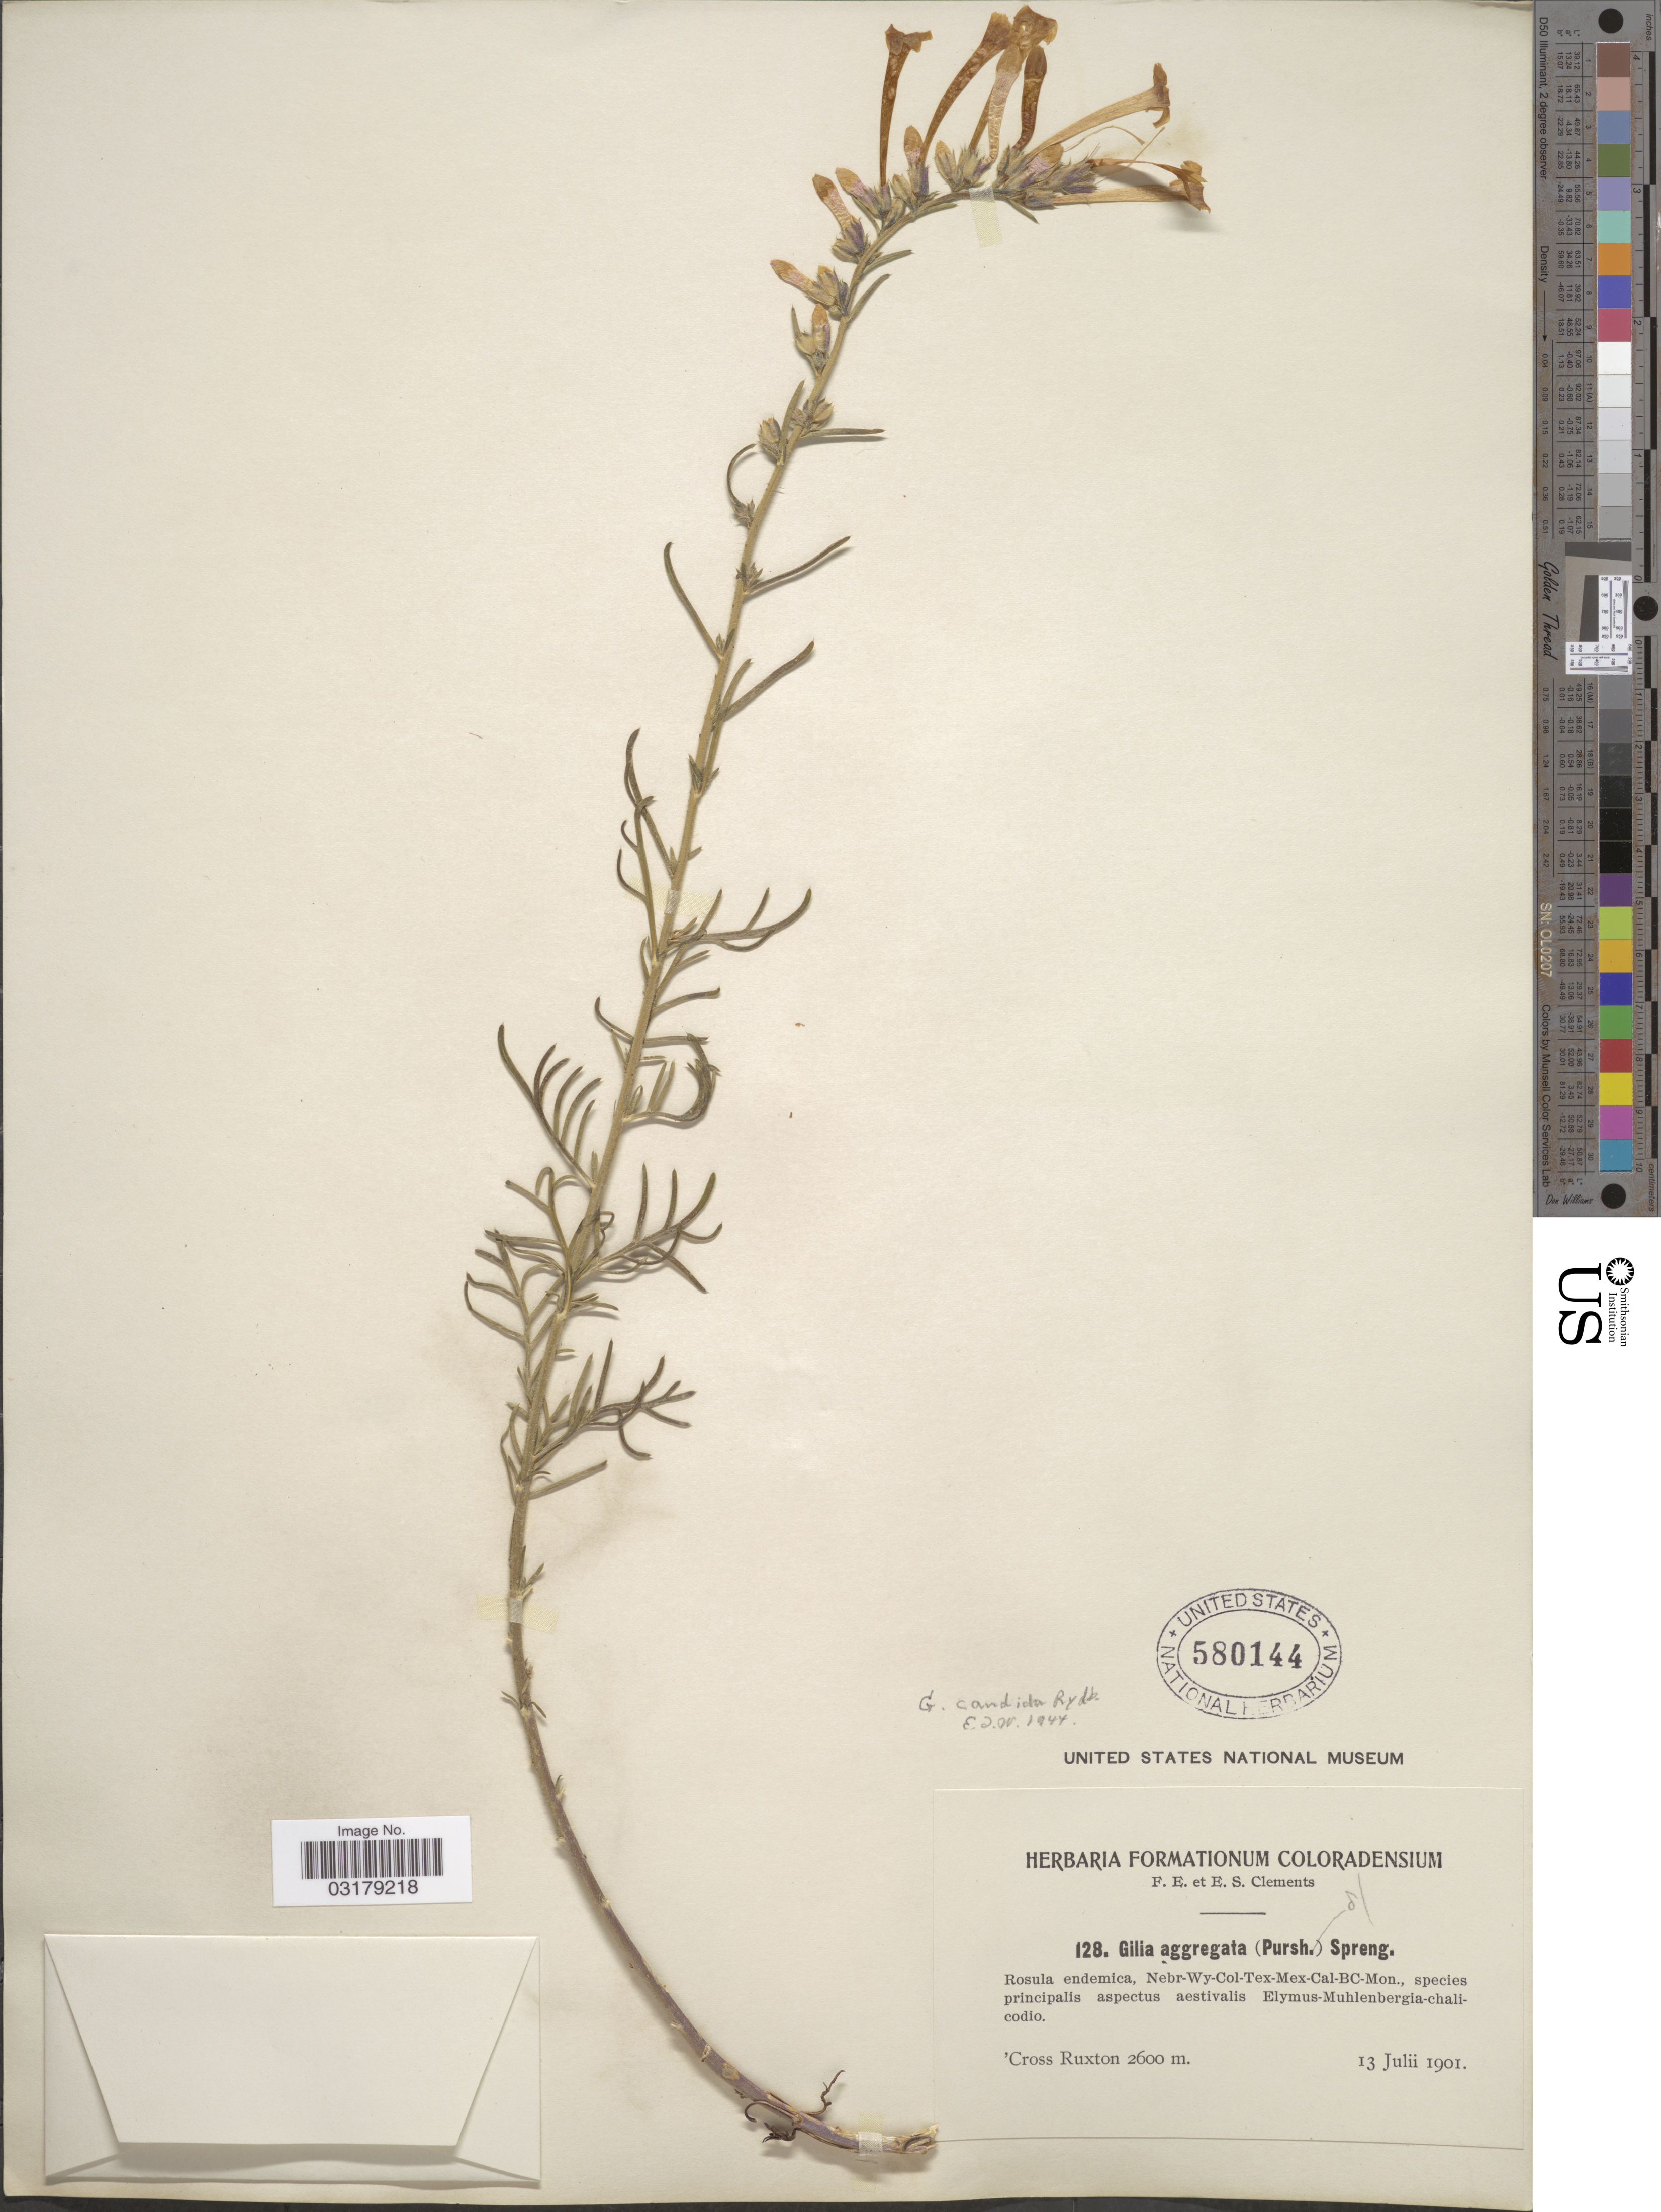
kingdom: Plantae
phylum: Tracheophyta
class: Magnoliopsida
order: Ericales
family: Polemoniaceae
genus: Ipomopsis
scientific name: Ipomopsis aggregata subsp. candida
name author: (Rydb.) V.E. Grant & A.D. Grant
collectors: F. E. Clements & E. S. Clements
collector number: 128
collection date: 1901-07-13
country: United States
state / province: Colorado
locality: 'Cross Ruxton.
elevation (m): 2600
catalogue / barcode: US 580144